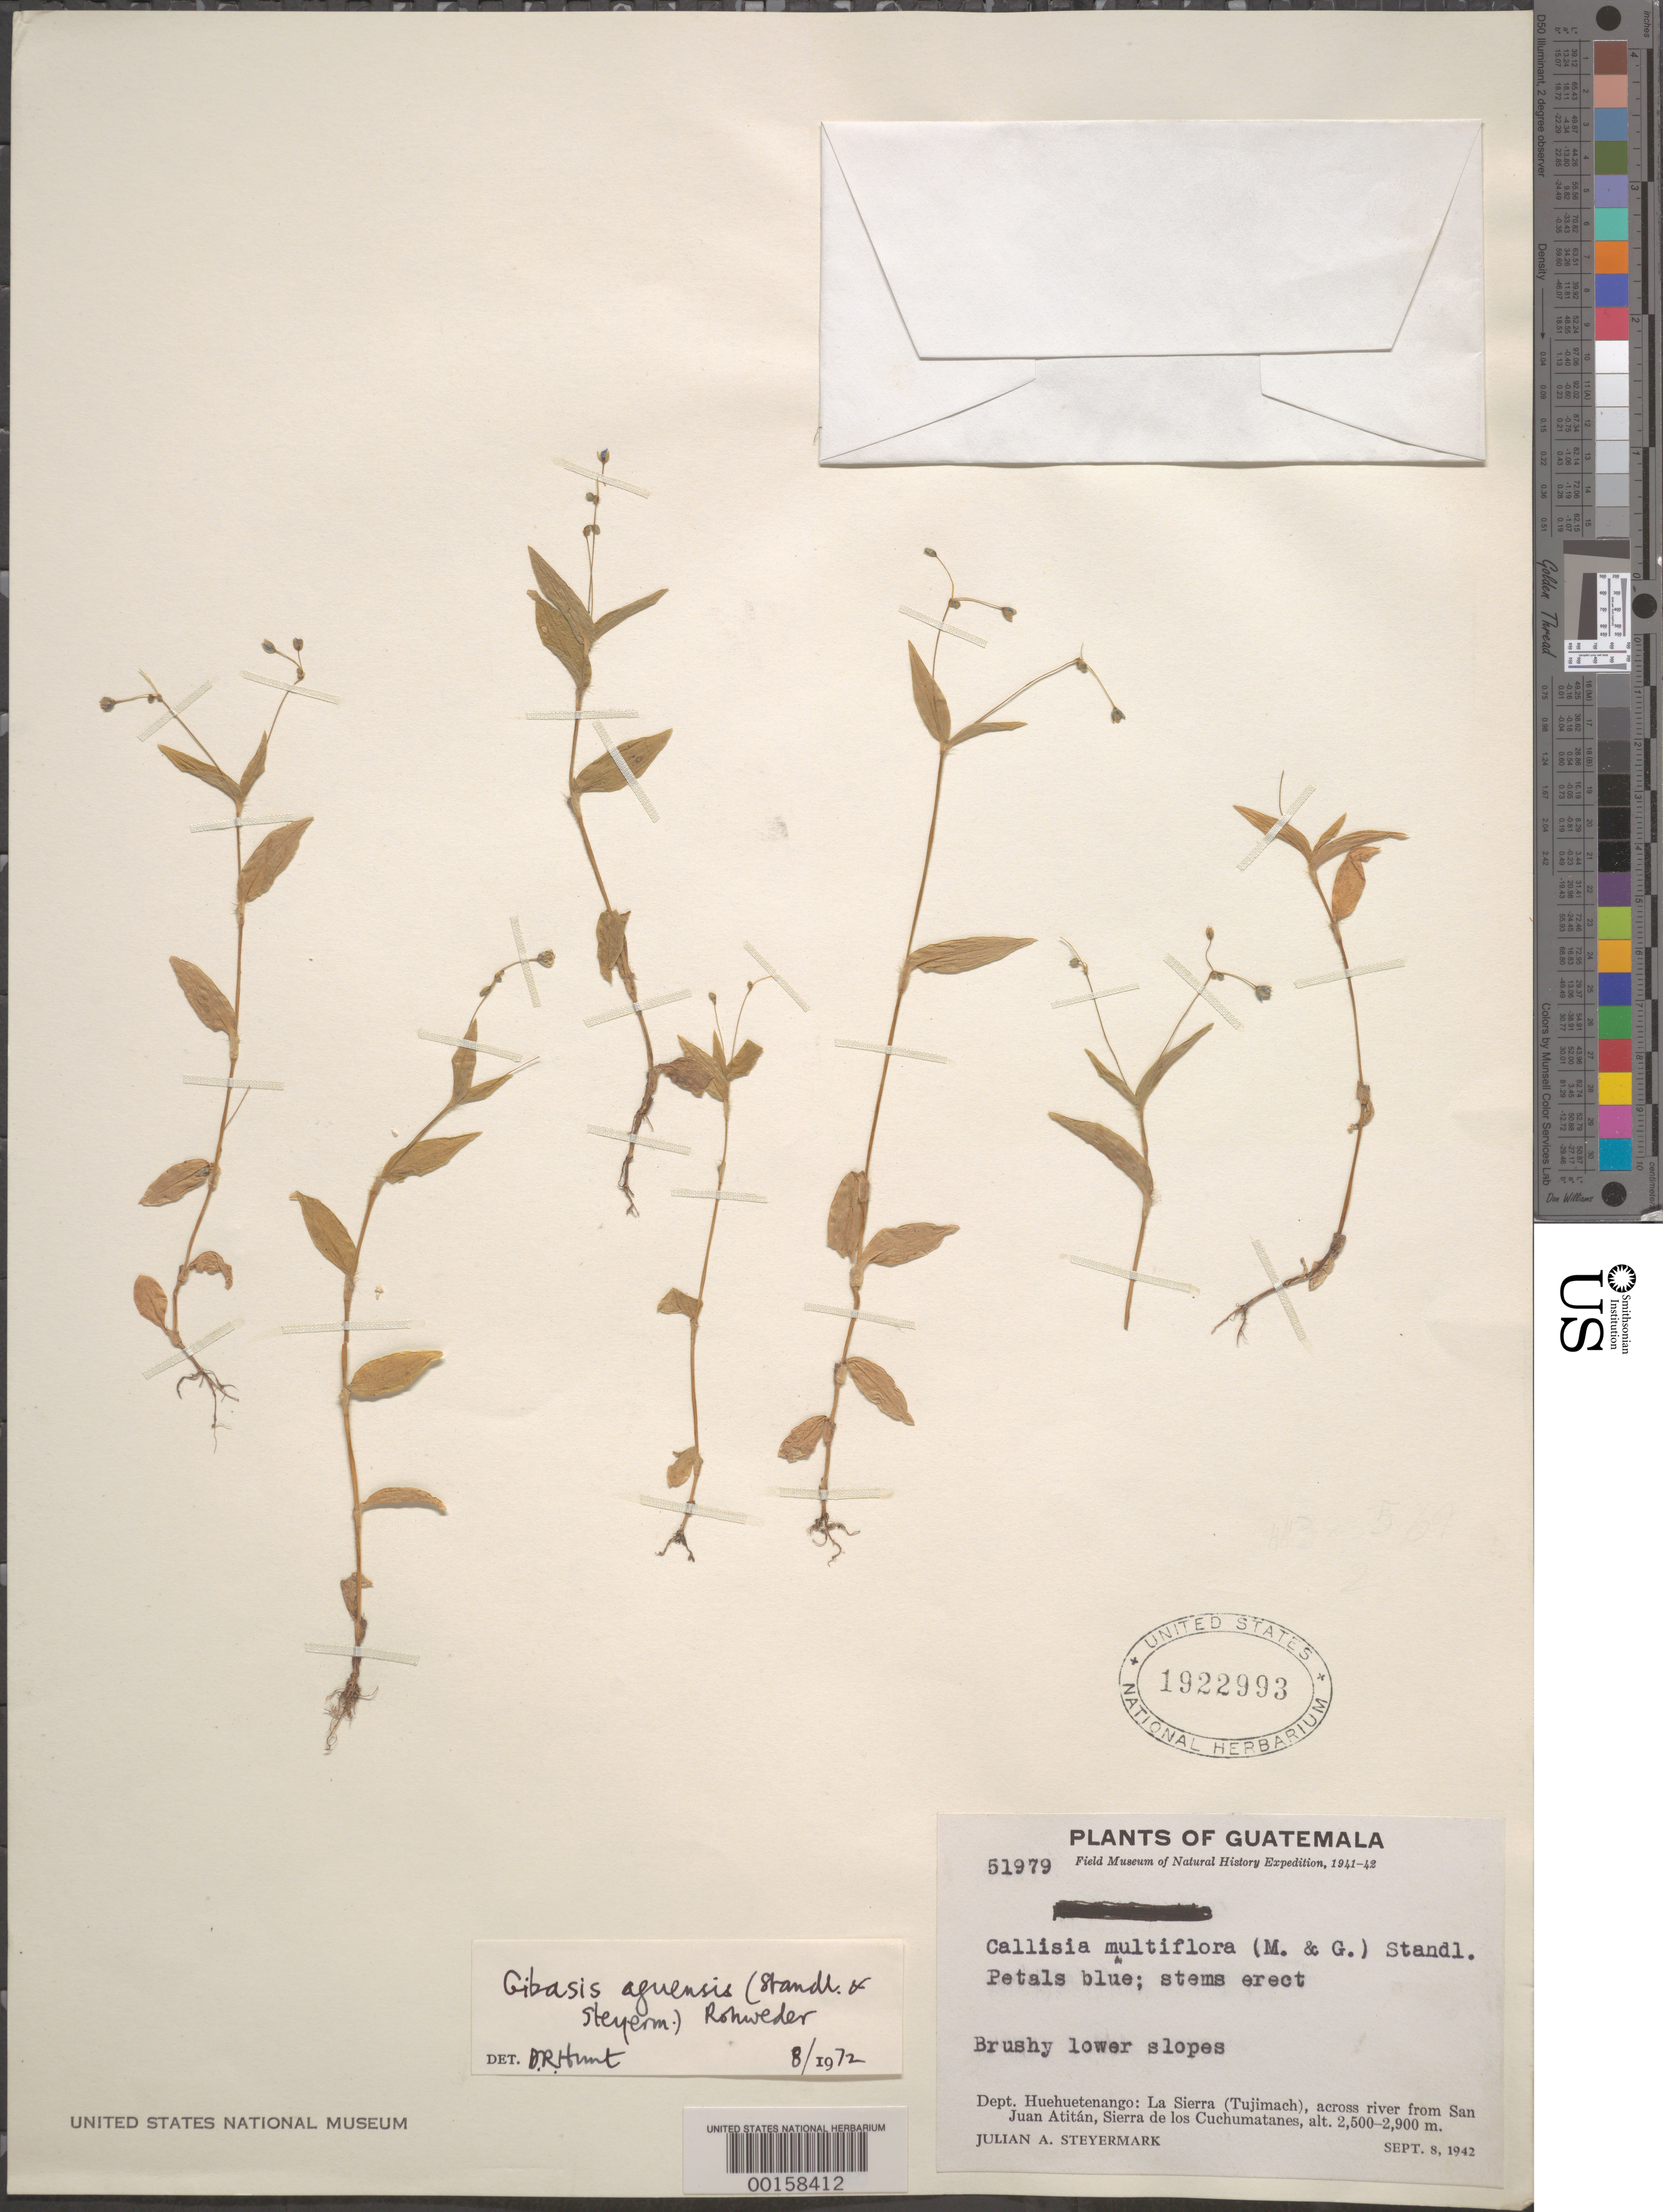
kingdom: Plantae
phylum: Tracheophyta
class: Liliopsida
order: Commelinales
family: Commelinaceae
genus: Gibasis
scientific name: Gibasis aguensis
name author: (Standl. & Steyerm.) Rohweder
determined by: Hunt, D. R.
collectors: J. Steyermark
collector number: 51979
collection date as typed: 08 Sep 1942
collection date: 1942-09-08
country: Guatemala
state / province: Huehuetenango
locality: La Sierra, Sierra de las Cuchumatanes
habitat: Brushy lower slopes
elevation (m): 2500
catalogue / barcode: US 1922993